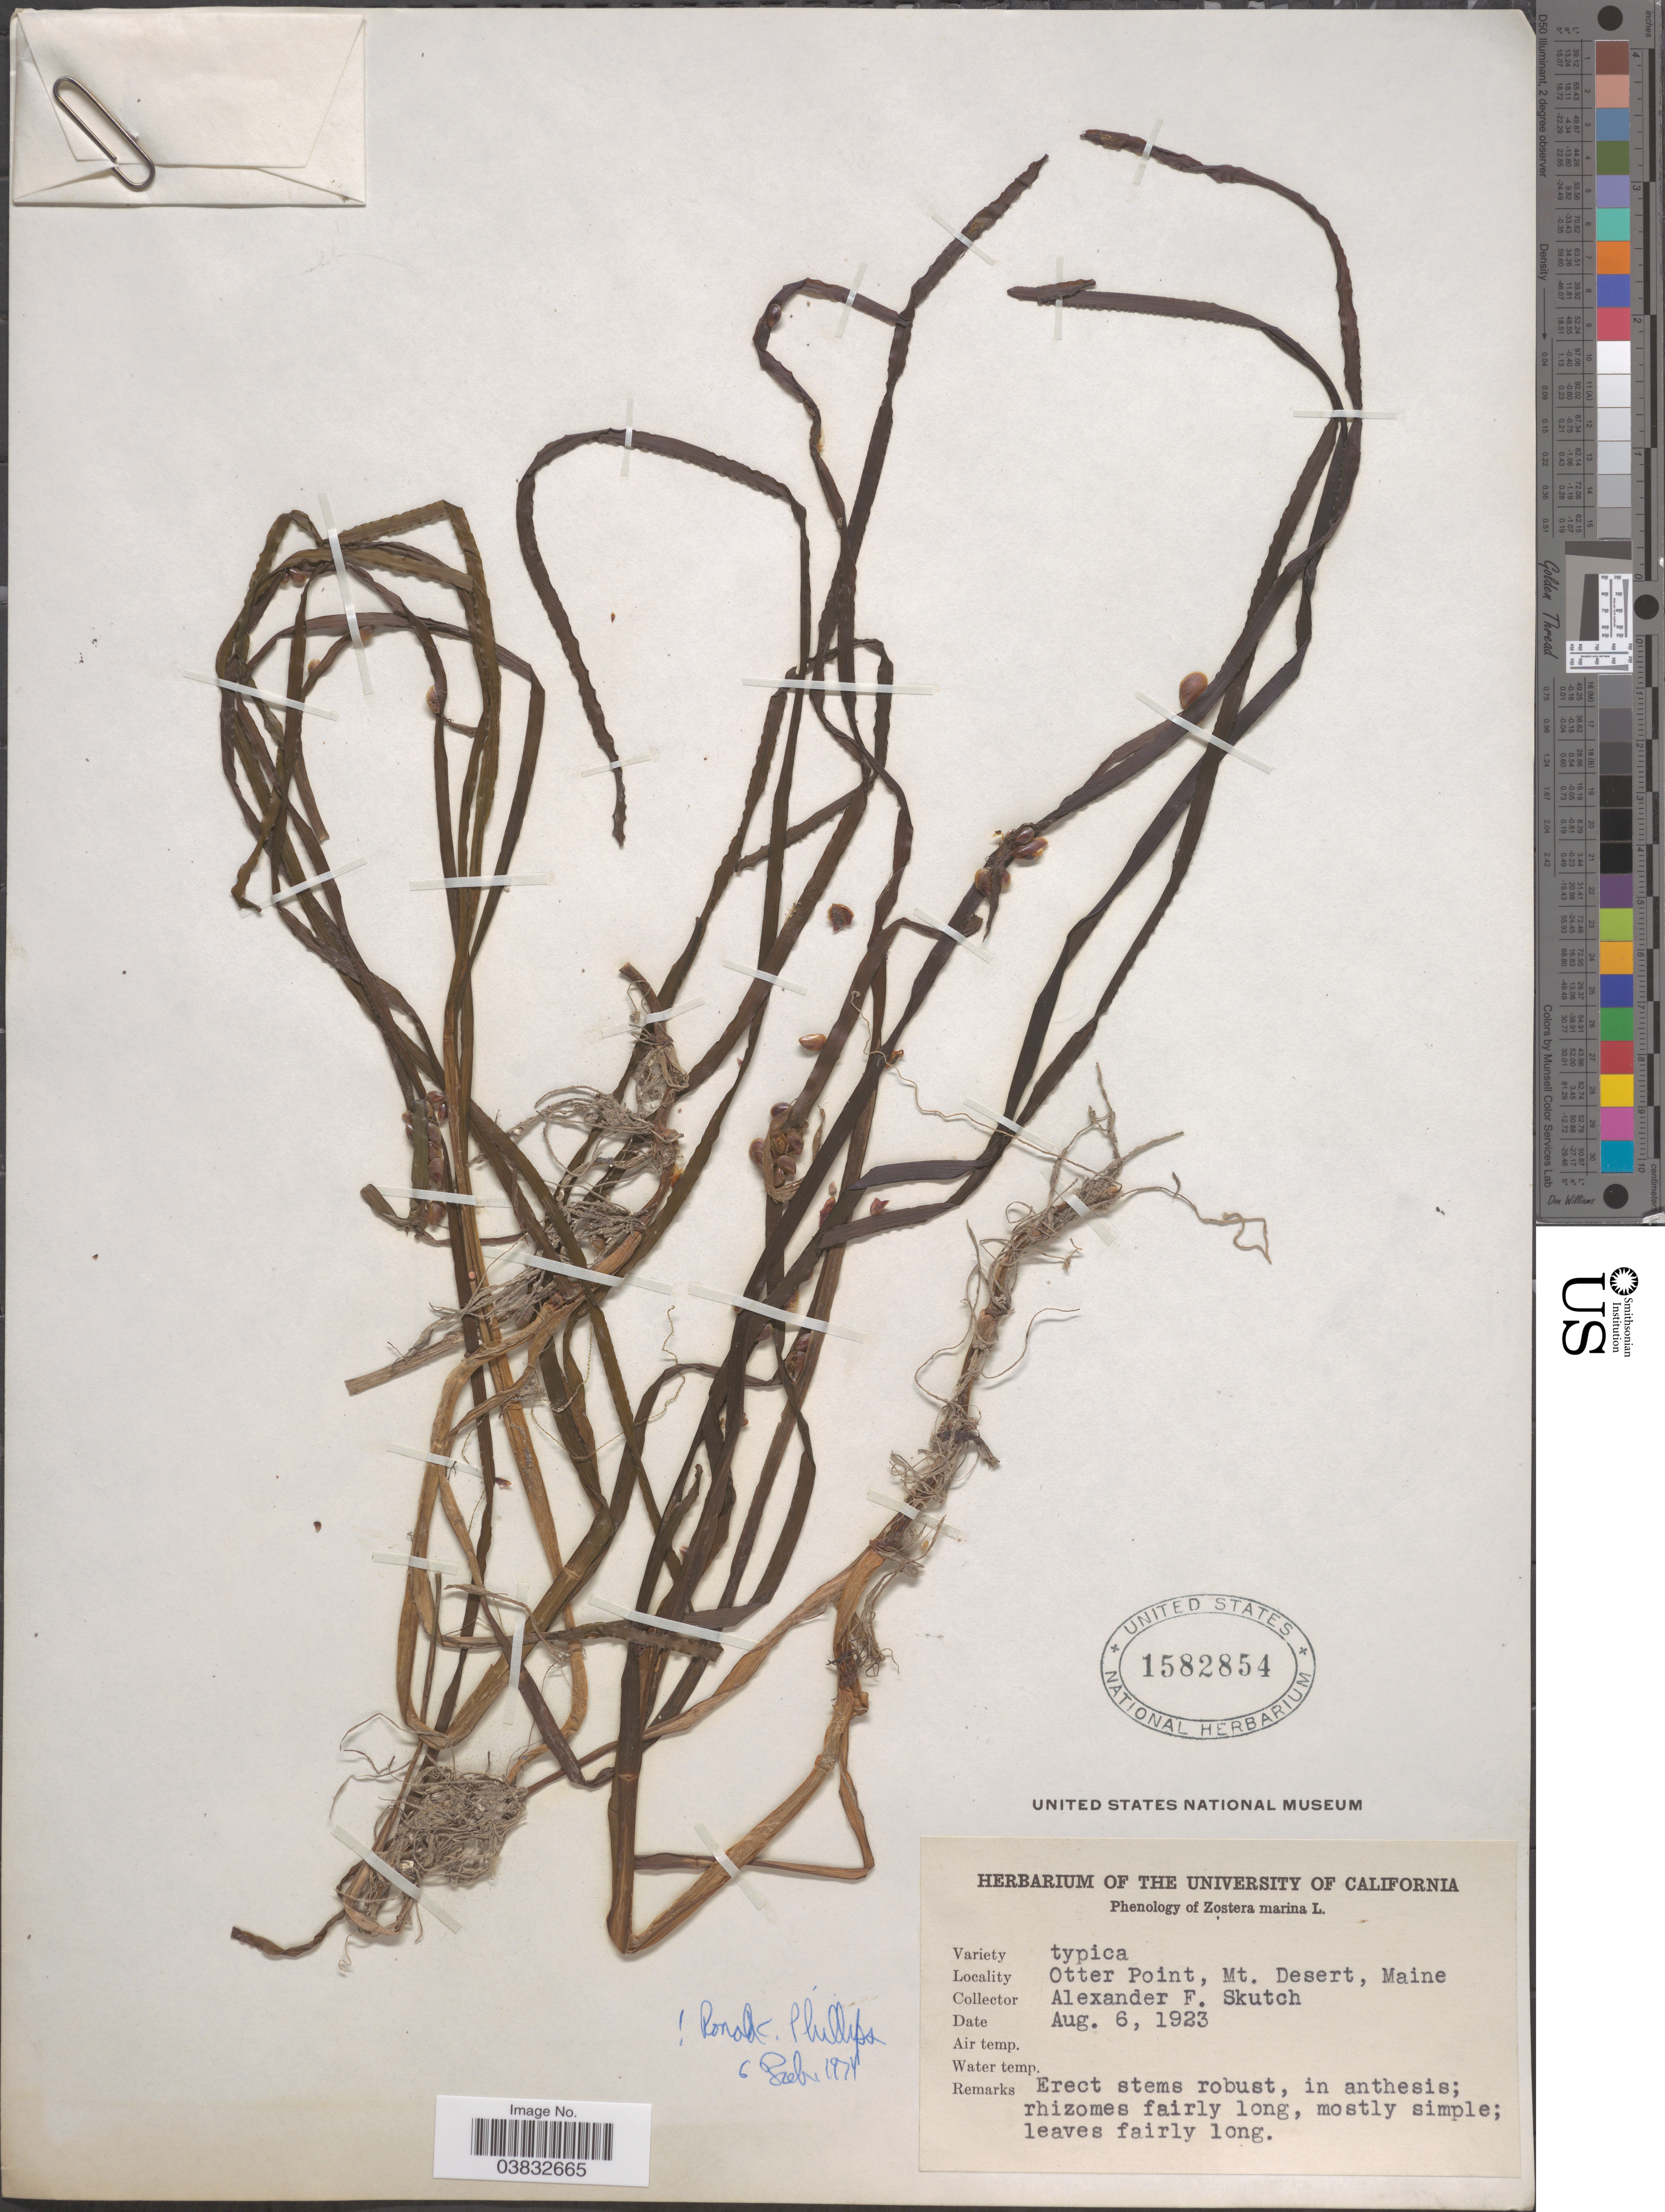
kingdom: Plantae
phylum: Tracheophyta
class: Liliopsida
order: Alismatales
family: Zosteraceae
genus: Zostera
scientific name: Zostera marina var. typica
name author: L.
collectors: A. F. Skutch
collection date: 1923-08-06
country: United States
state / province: Maine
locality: Otter Point, Mt. Desert.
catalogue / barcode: US 1582854